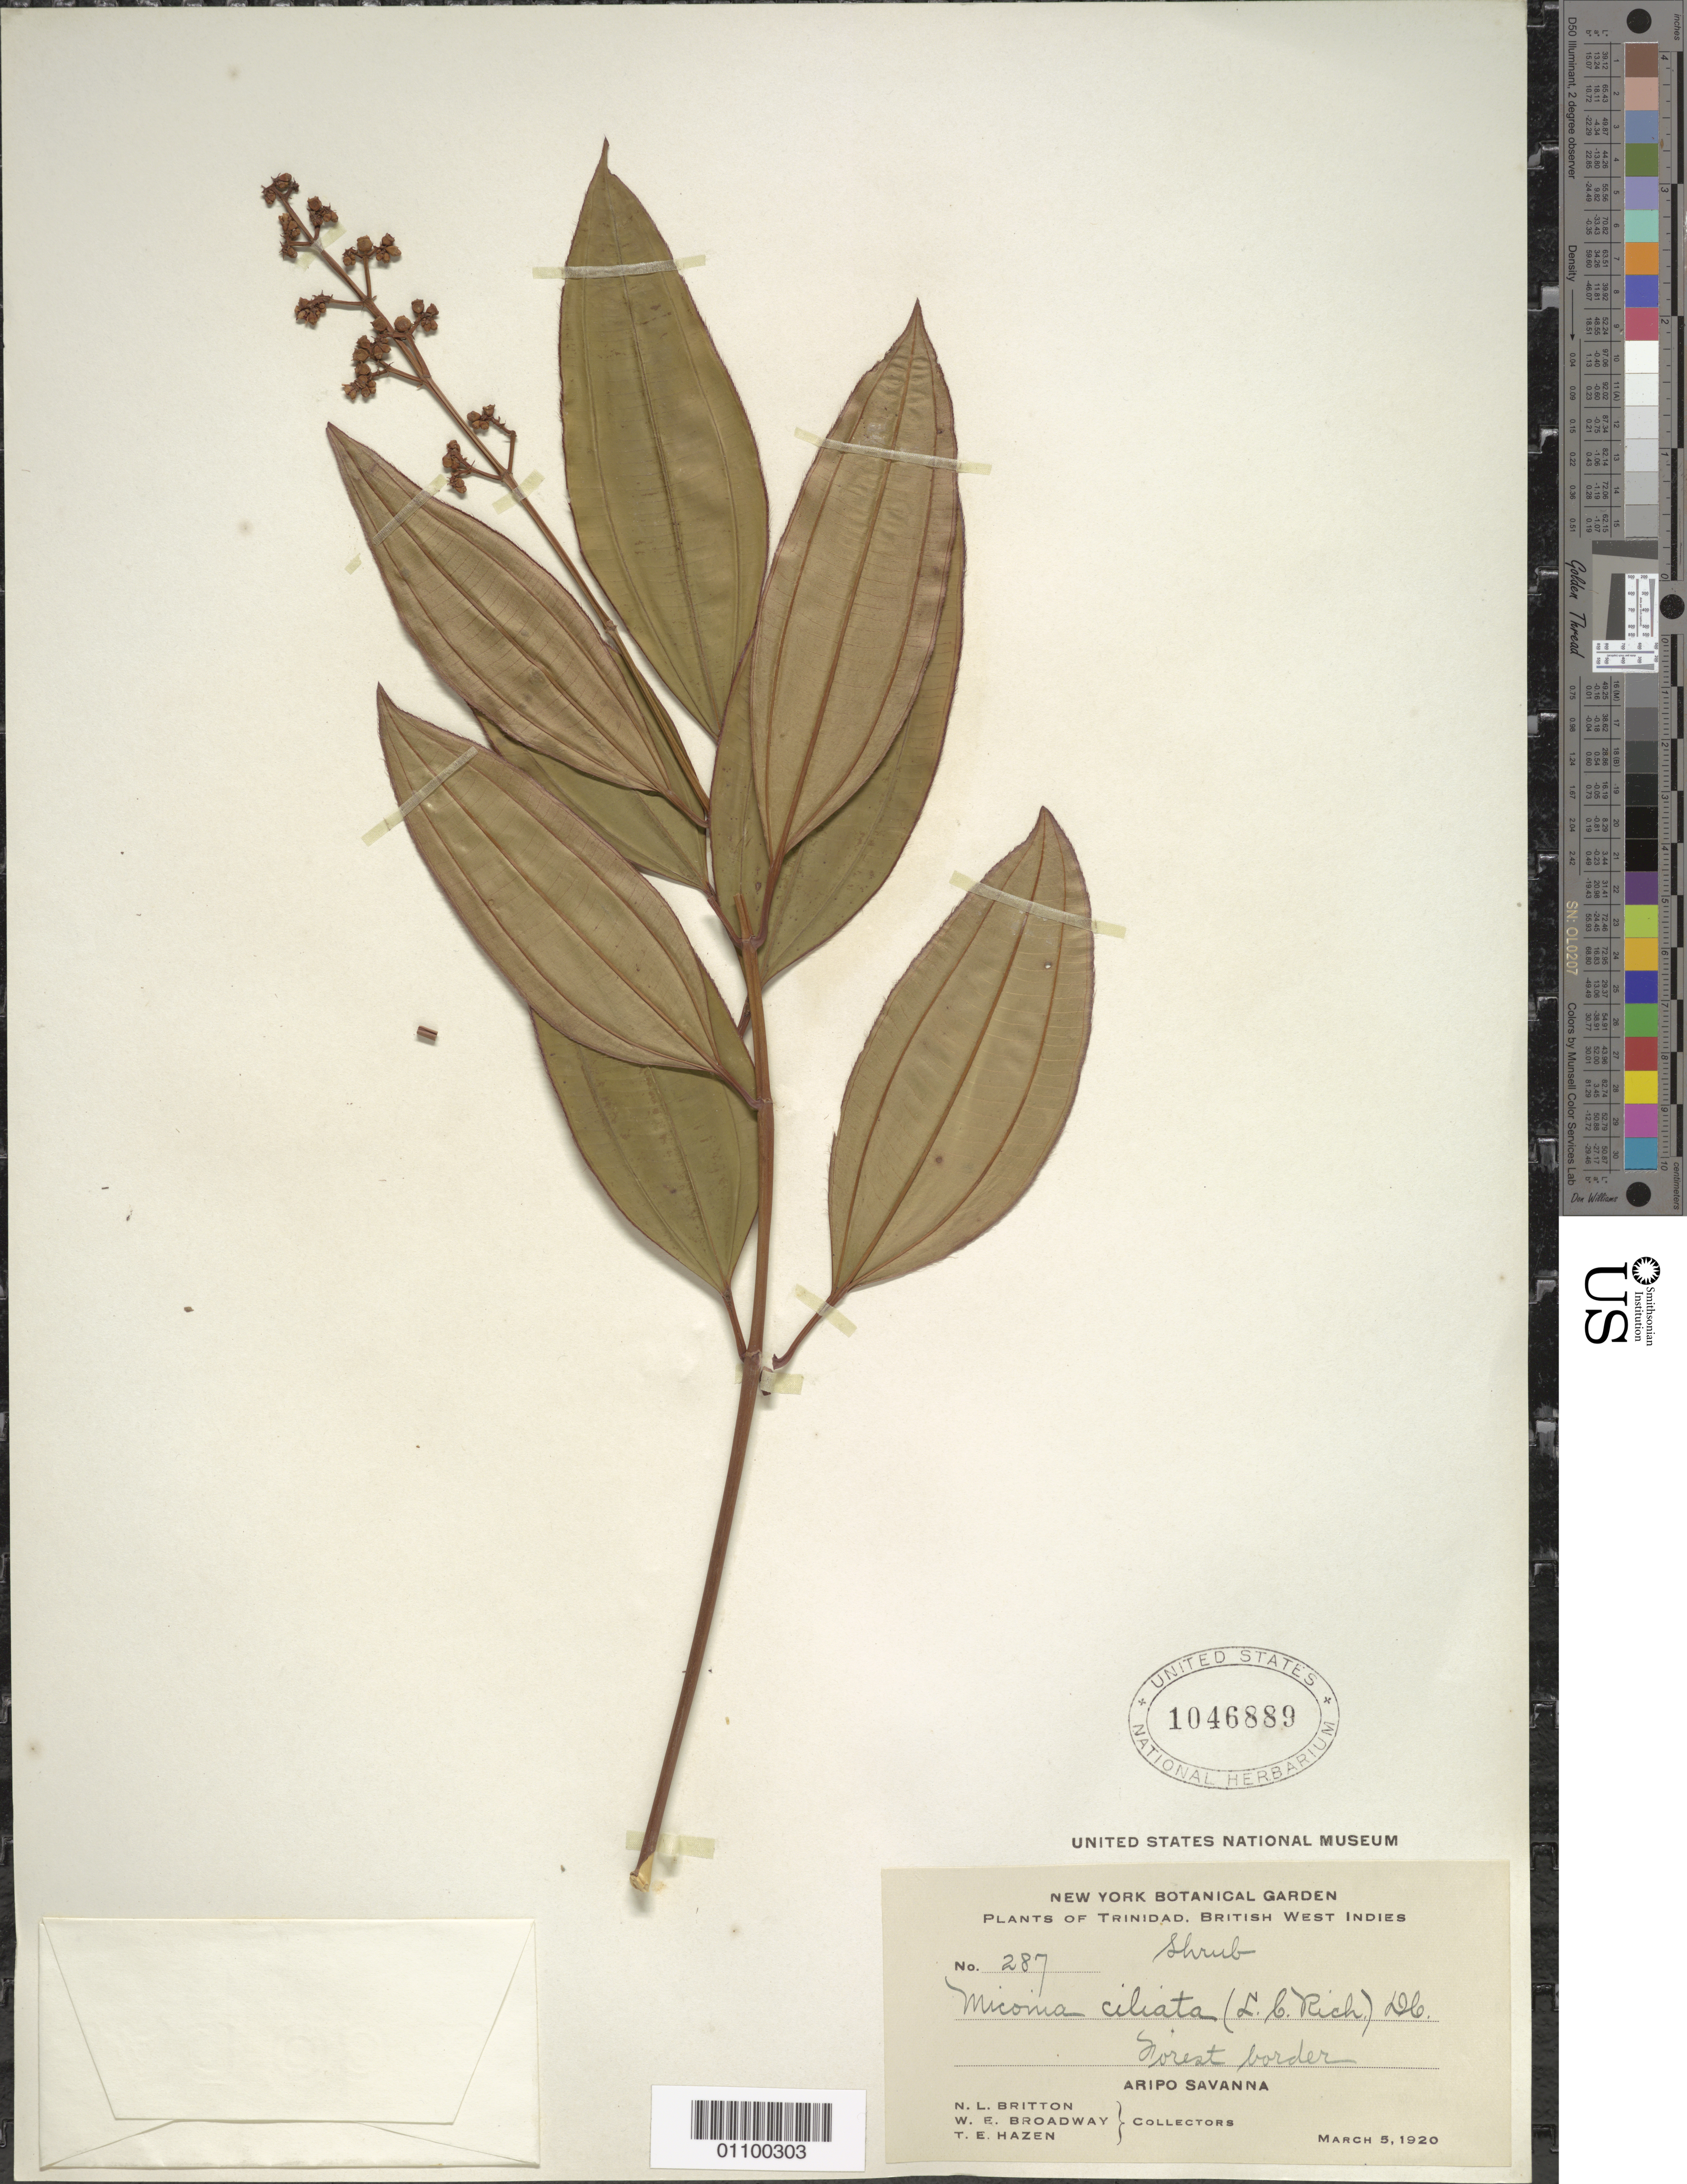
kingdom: Plantae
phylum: Tracheophyta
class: Magnoliopsida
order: Myrtales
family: Melastomataceae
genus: Miconia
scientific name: Miconia ciliata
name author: (Rich.) DC.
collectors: N. Britton, W. E. Broadway & T. E. Hazen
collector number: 287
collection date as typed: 05 Mar 1920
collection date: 1920-03-05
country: Trinidad and Tobago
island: Trinidad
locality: Aripo Savanna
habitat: forest border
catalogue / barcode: US 1046889